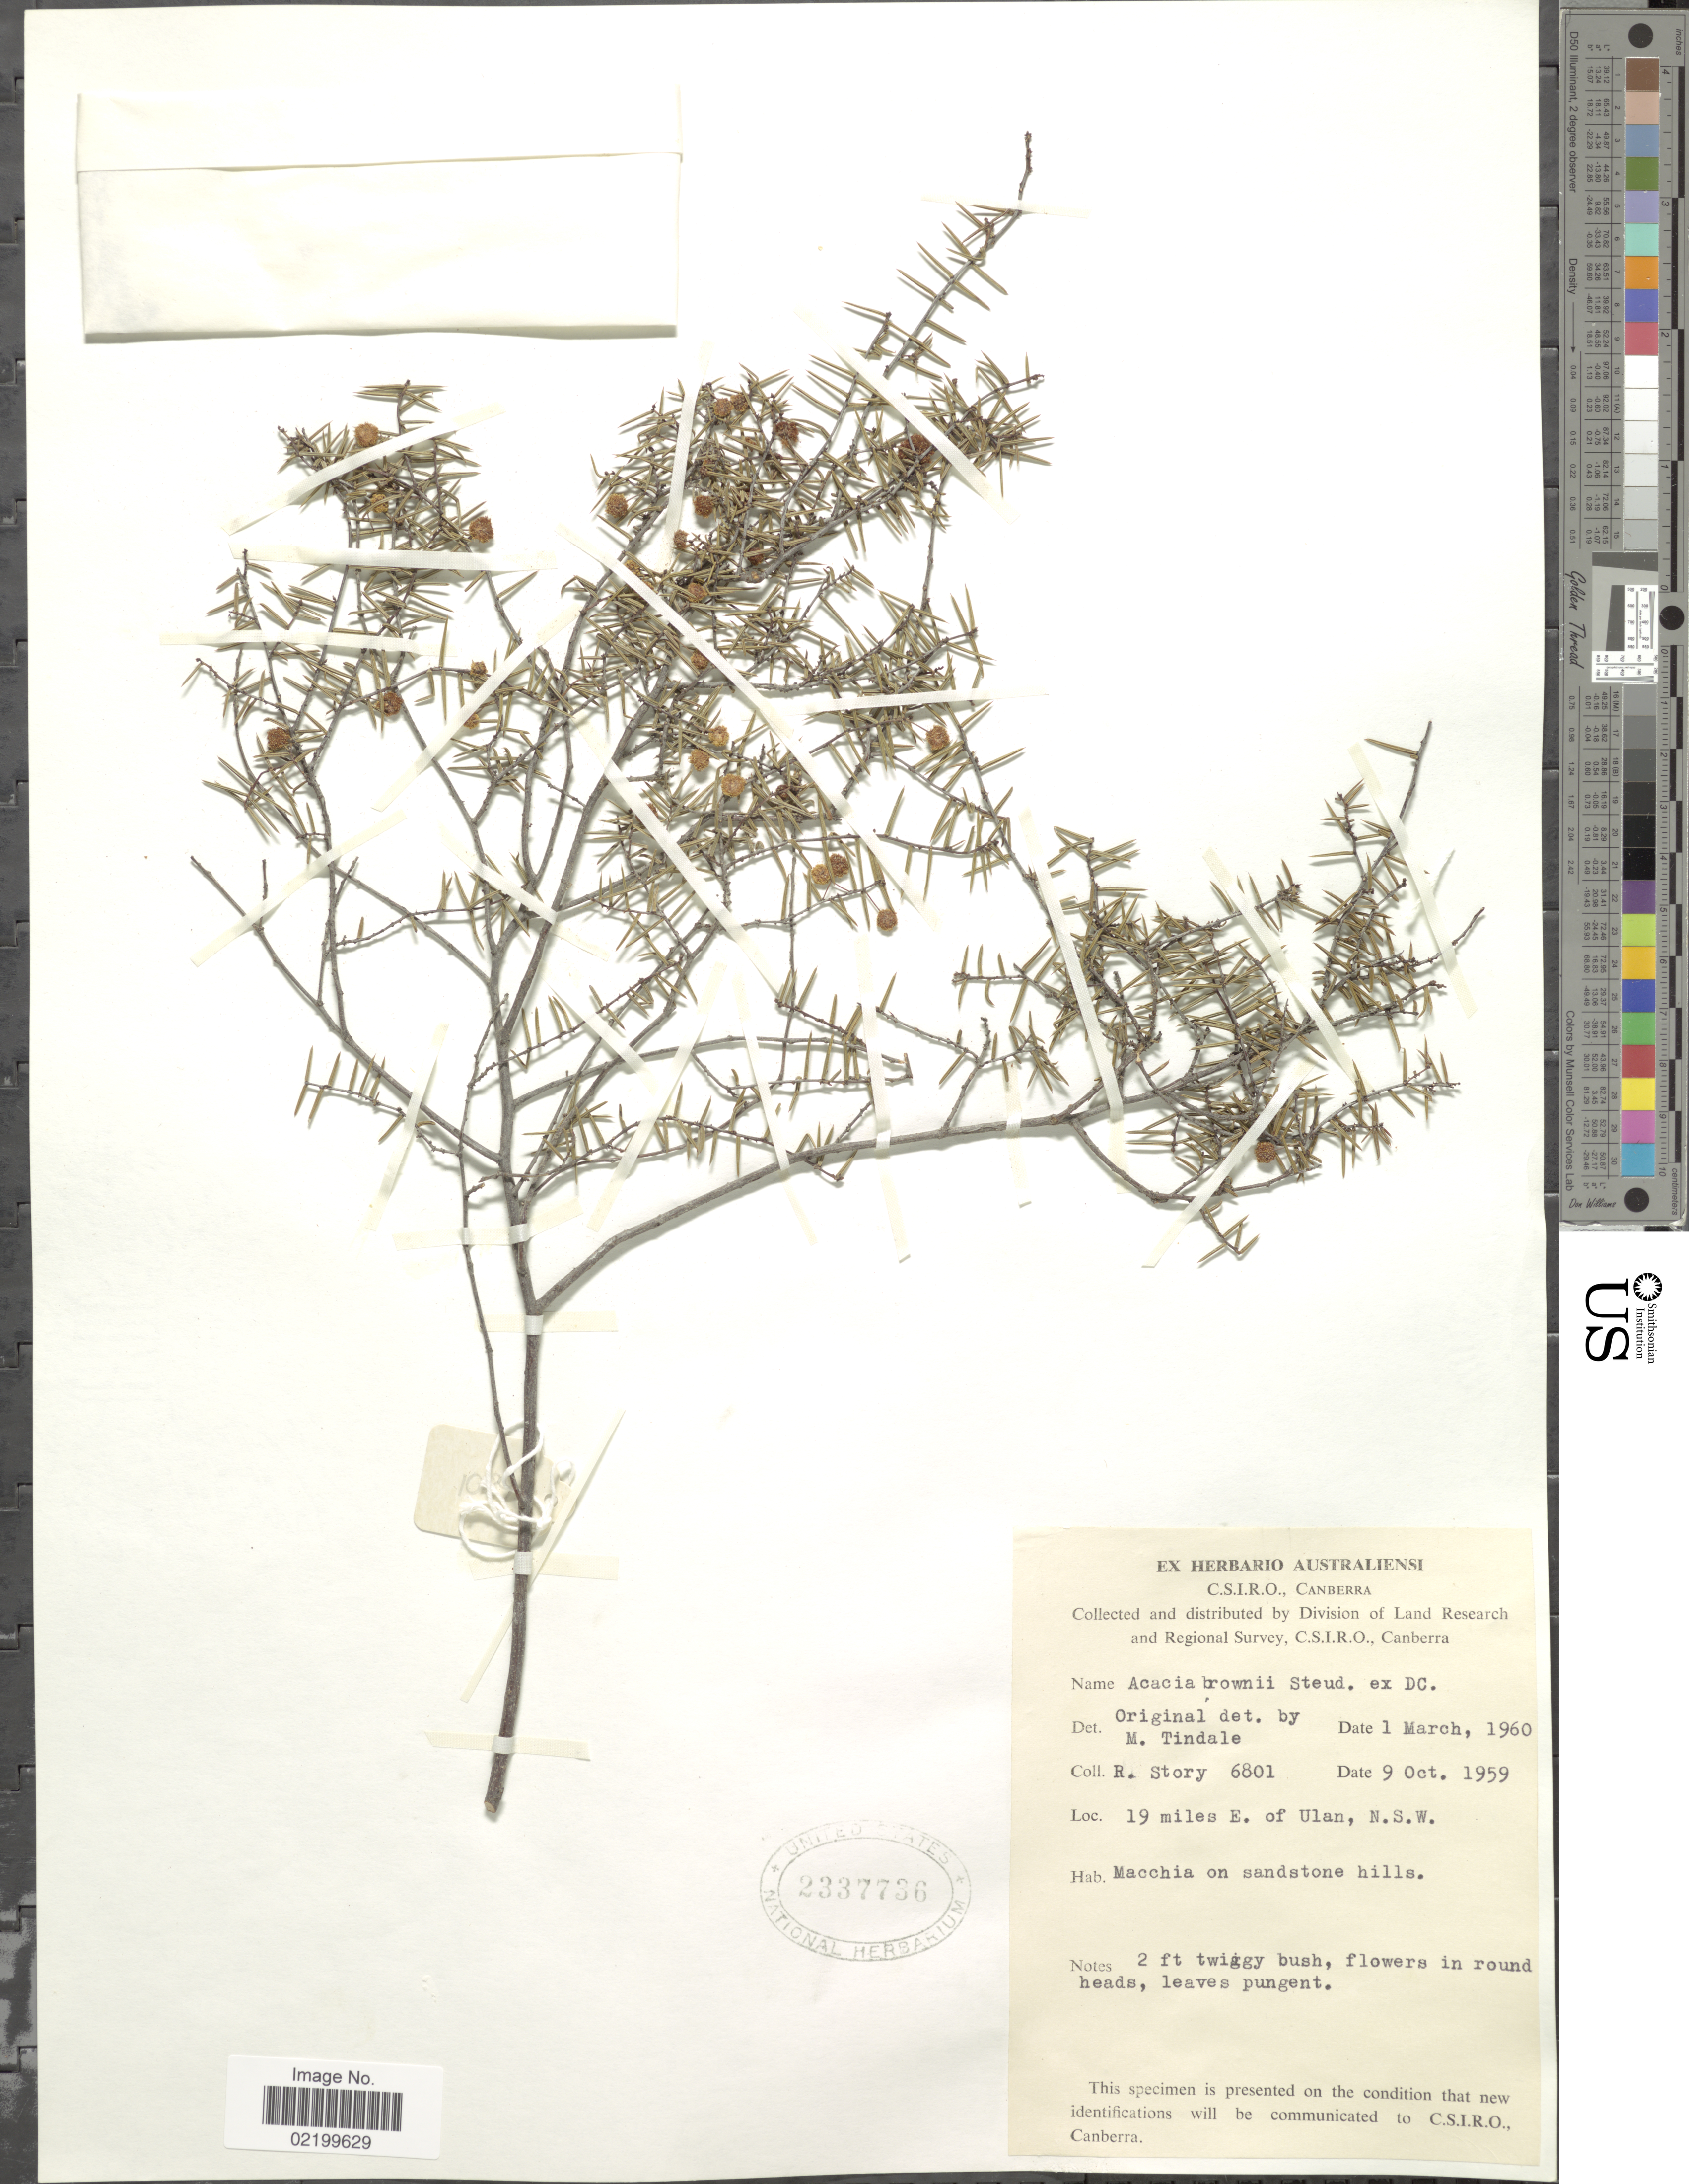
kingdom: Plantae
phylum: Tracheophyta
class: Magnoliopsida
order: Fabales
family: Fabaceae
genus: Acacia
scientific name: Acacia brownii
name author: (Poir.) Steud.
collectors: R. Story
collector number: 6801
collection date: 1959-10-09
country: Australia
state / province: New South Wales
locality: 19 miles E. of Ulan, N.S.W.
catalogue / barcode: US 2337736